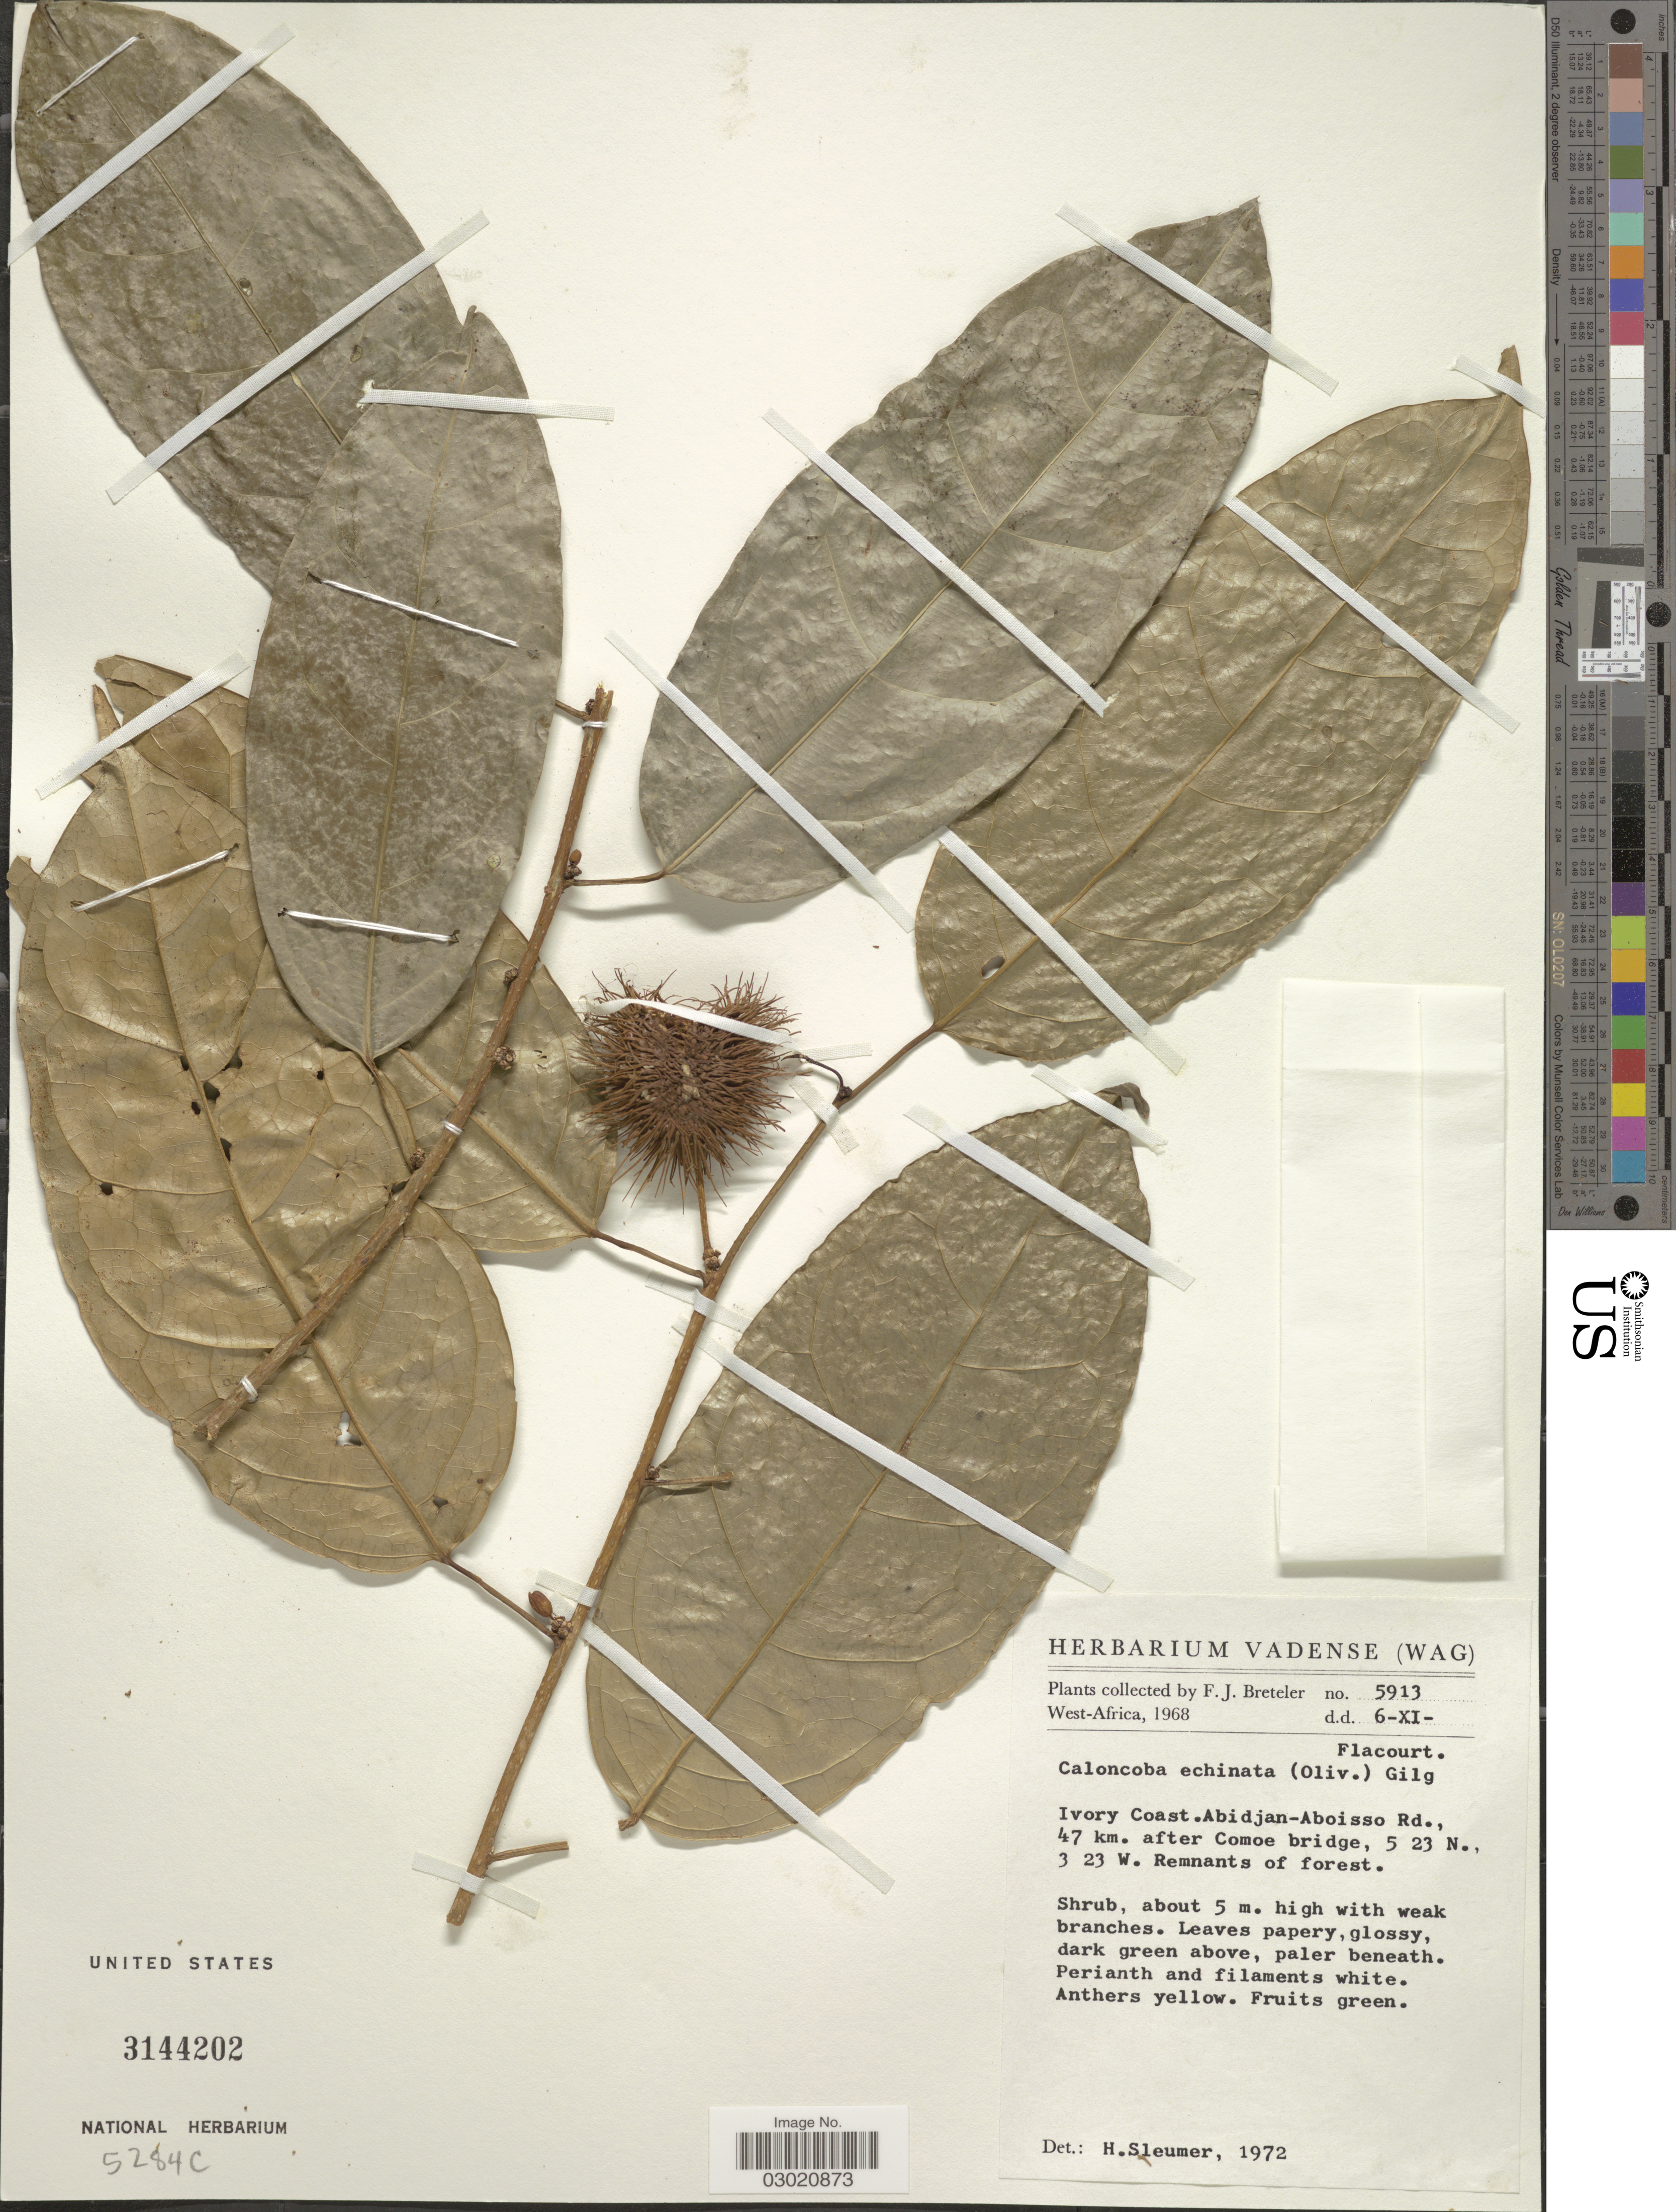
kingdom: Plantae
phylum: Tracheophyta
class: Magnoliopsida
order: Malpighiales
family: Achariaceae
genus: Caloncoba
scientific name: Caloncoba echinata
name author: (Oliv.) Gilg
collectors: F. J. Breteler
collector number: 5913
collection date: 1968-11-06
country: Ivory Coast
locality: West-Africa, Ivory Coast, Abidjan-Aboisso Rd., 47 km. after Comoe bridge.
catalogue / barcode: US 3144202